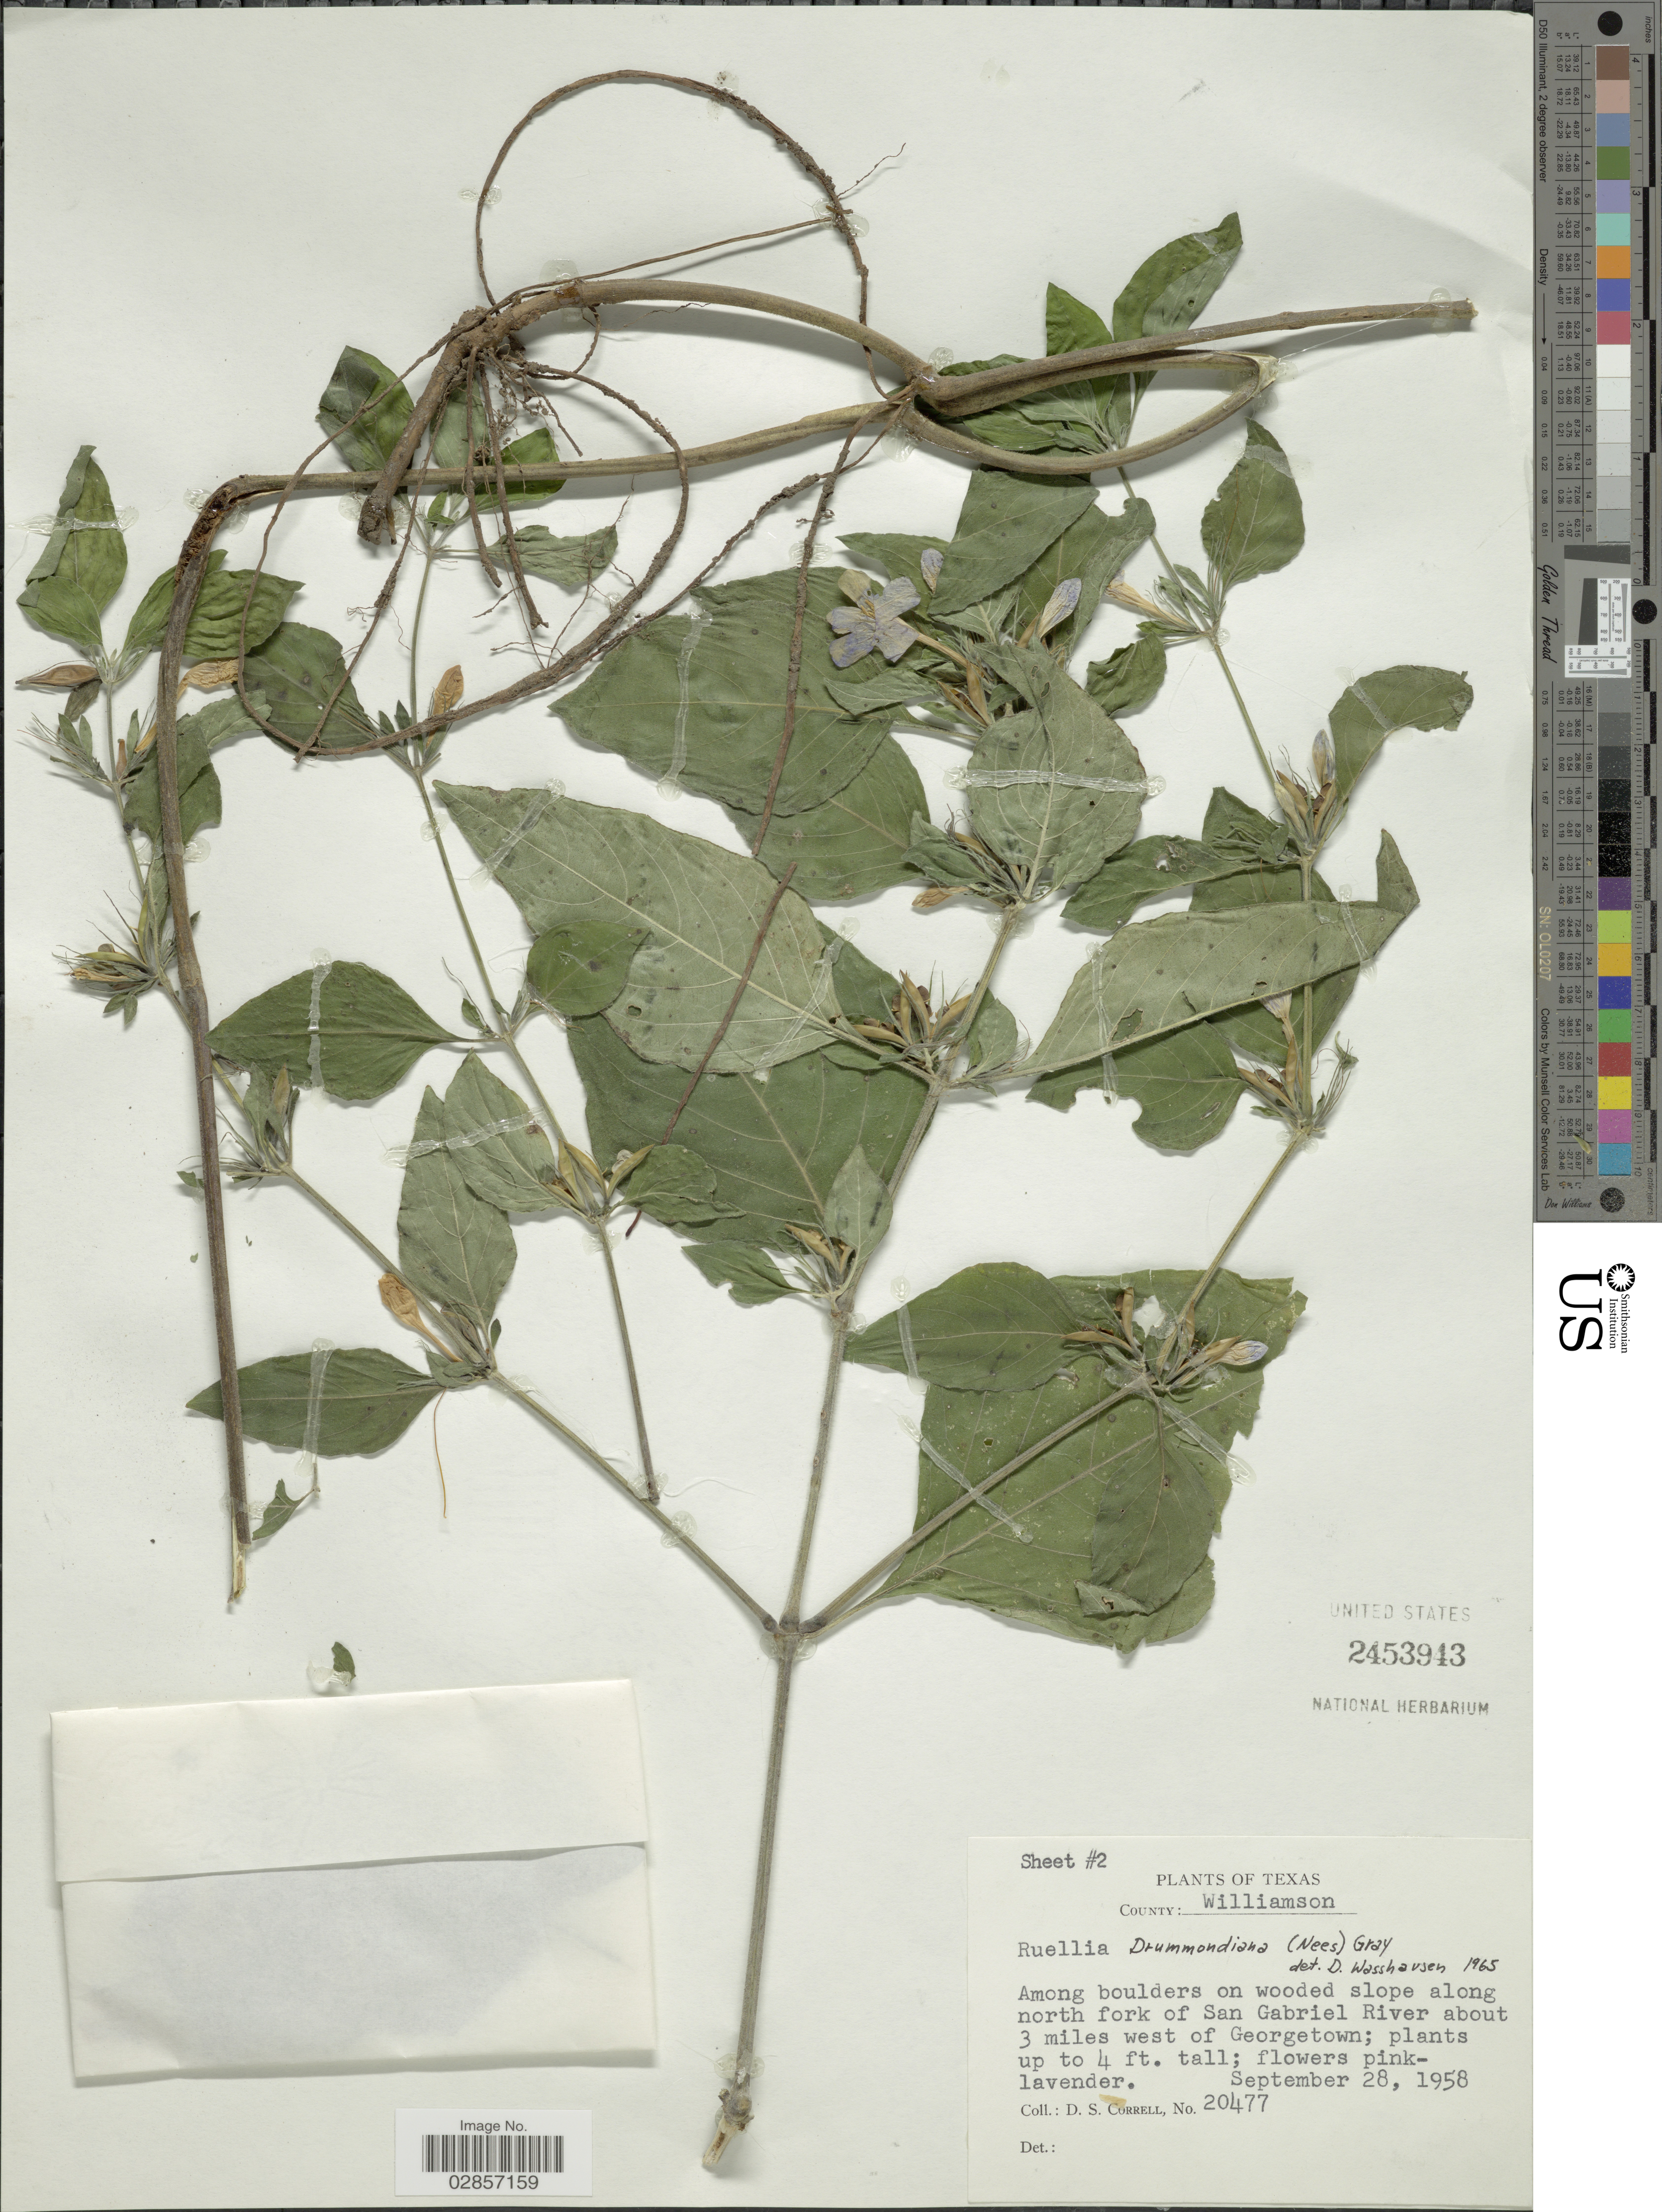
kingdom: Plantae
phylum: Tracheophyta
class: Magnoliopsida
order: Lamiales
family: Acanthaceae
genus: Ruellia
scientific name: Ruellia drummondiana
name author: (Nees) A. Gray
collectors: D. S. Correll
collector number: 20477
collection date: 1958-09-28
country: United States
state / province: Texas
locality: County: Williamson, Among boulders on wooded slope along north fork of San Gabriel River about 3 miles west of Georgetown.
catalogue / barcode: US 2453943